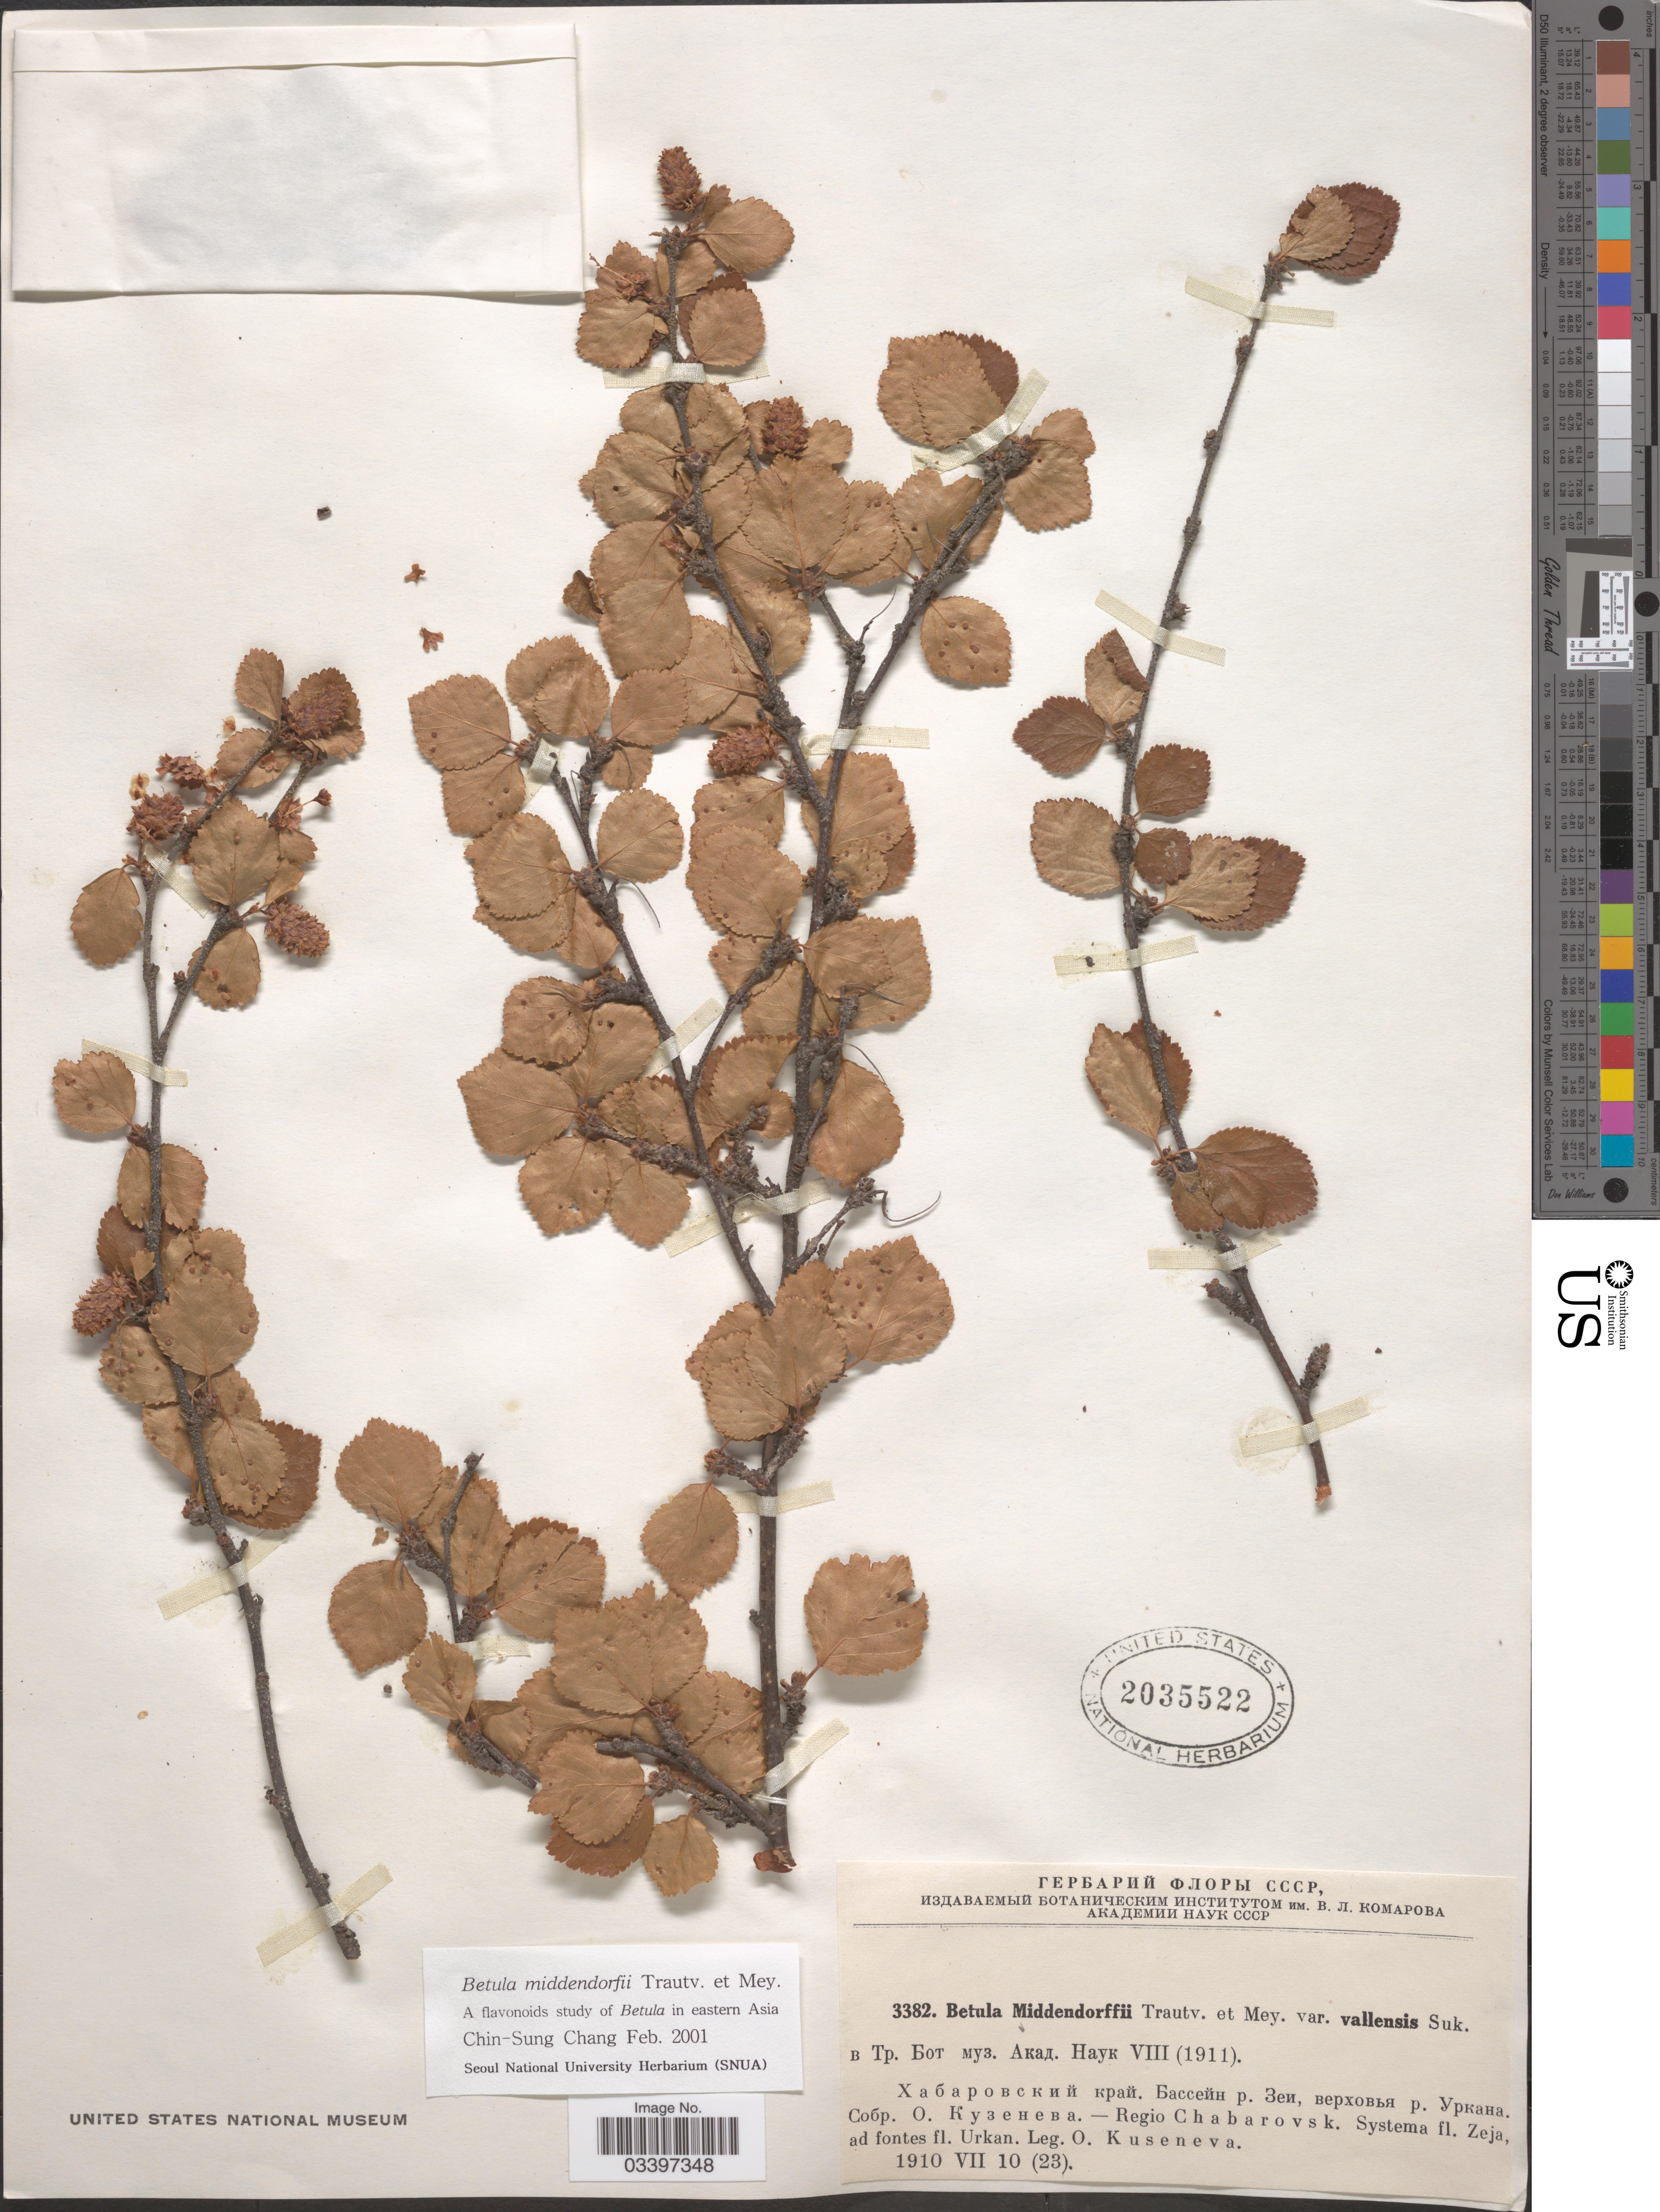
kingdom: Plantae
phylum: Tracheophyta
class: Magnoliopsida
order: Fagales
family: Betulaceae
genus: Betula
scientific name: Betula middendorffii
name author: Trautv. & C.A. Mey.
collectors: O. Kuseneva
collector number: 3382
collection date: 1910-07-10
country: Russian Federation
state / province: Khabarovsk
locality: Regio Chabarovsk. Systema fl. Zeja, ad fontes fl. Urkan.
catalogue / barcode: US 2035522